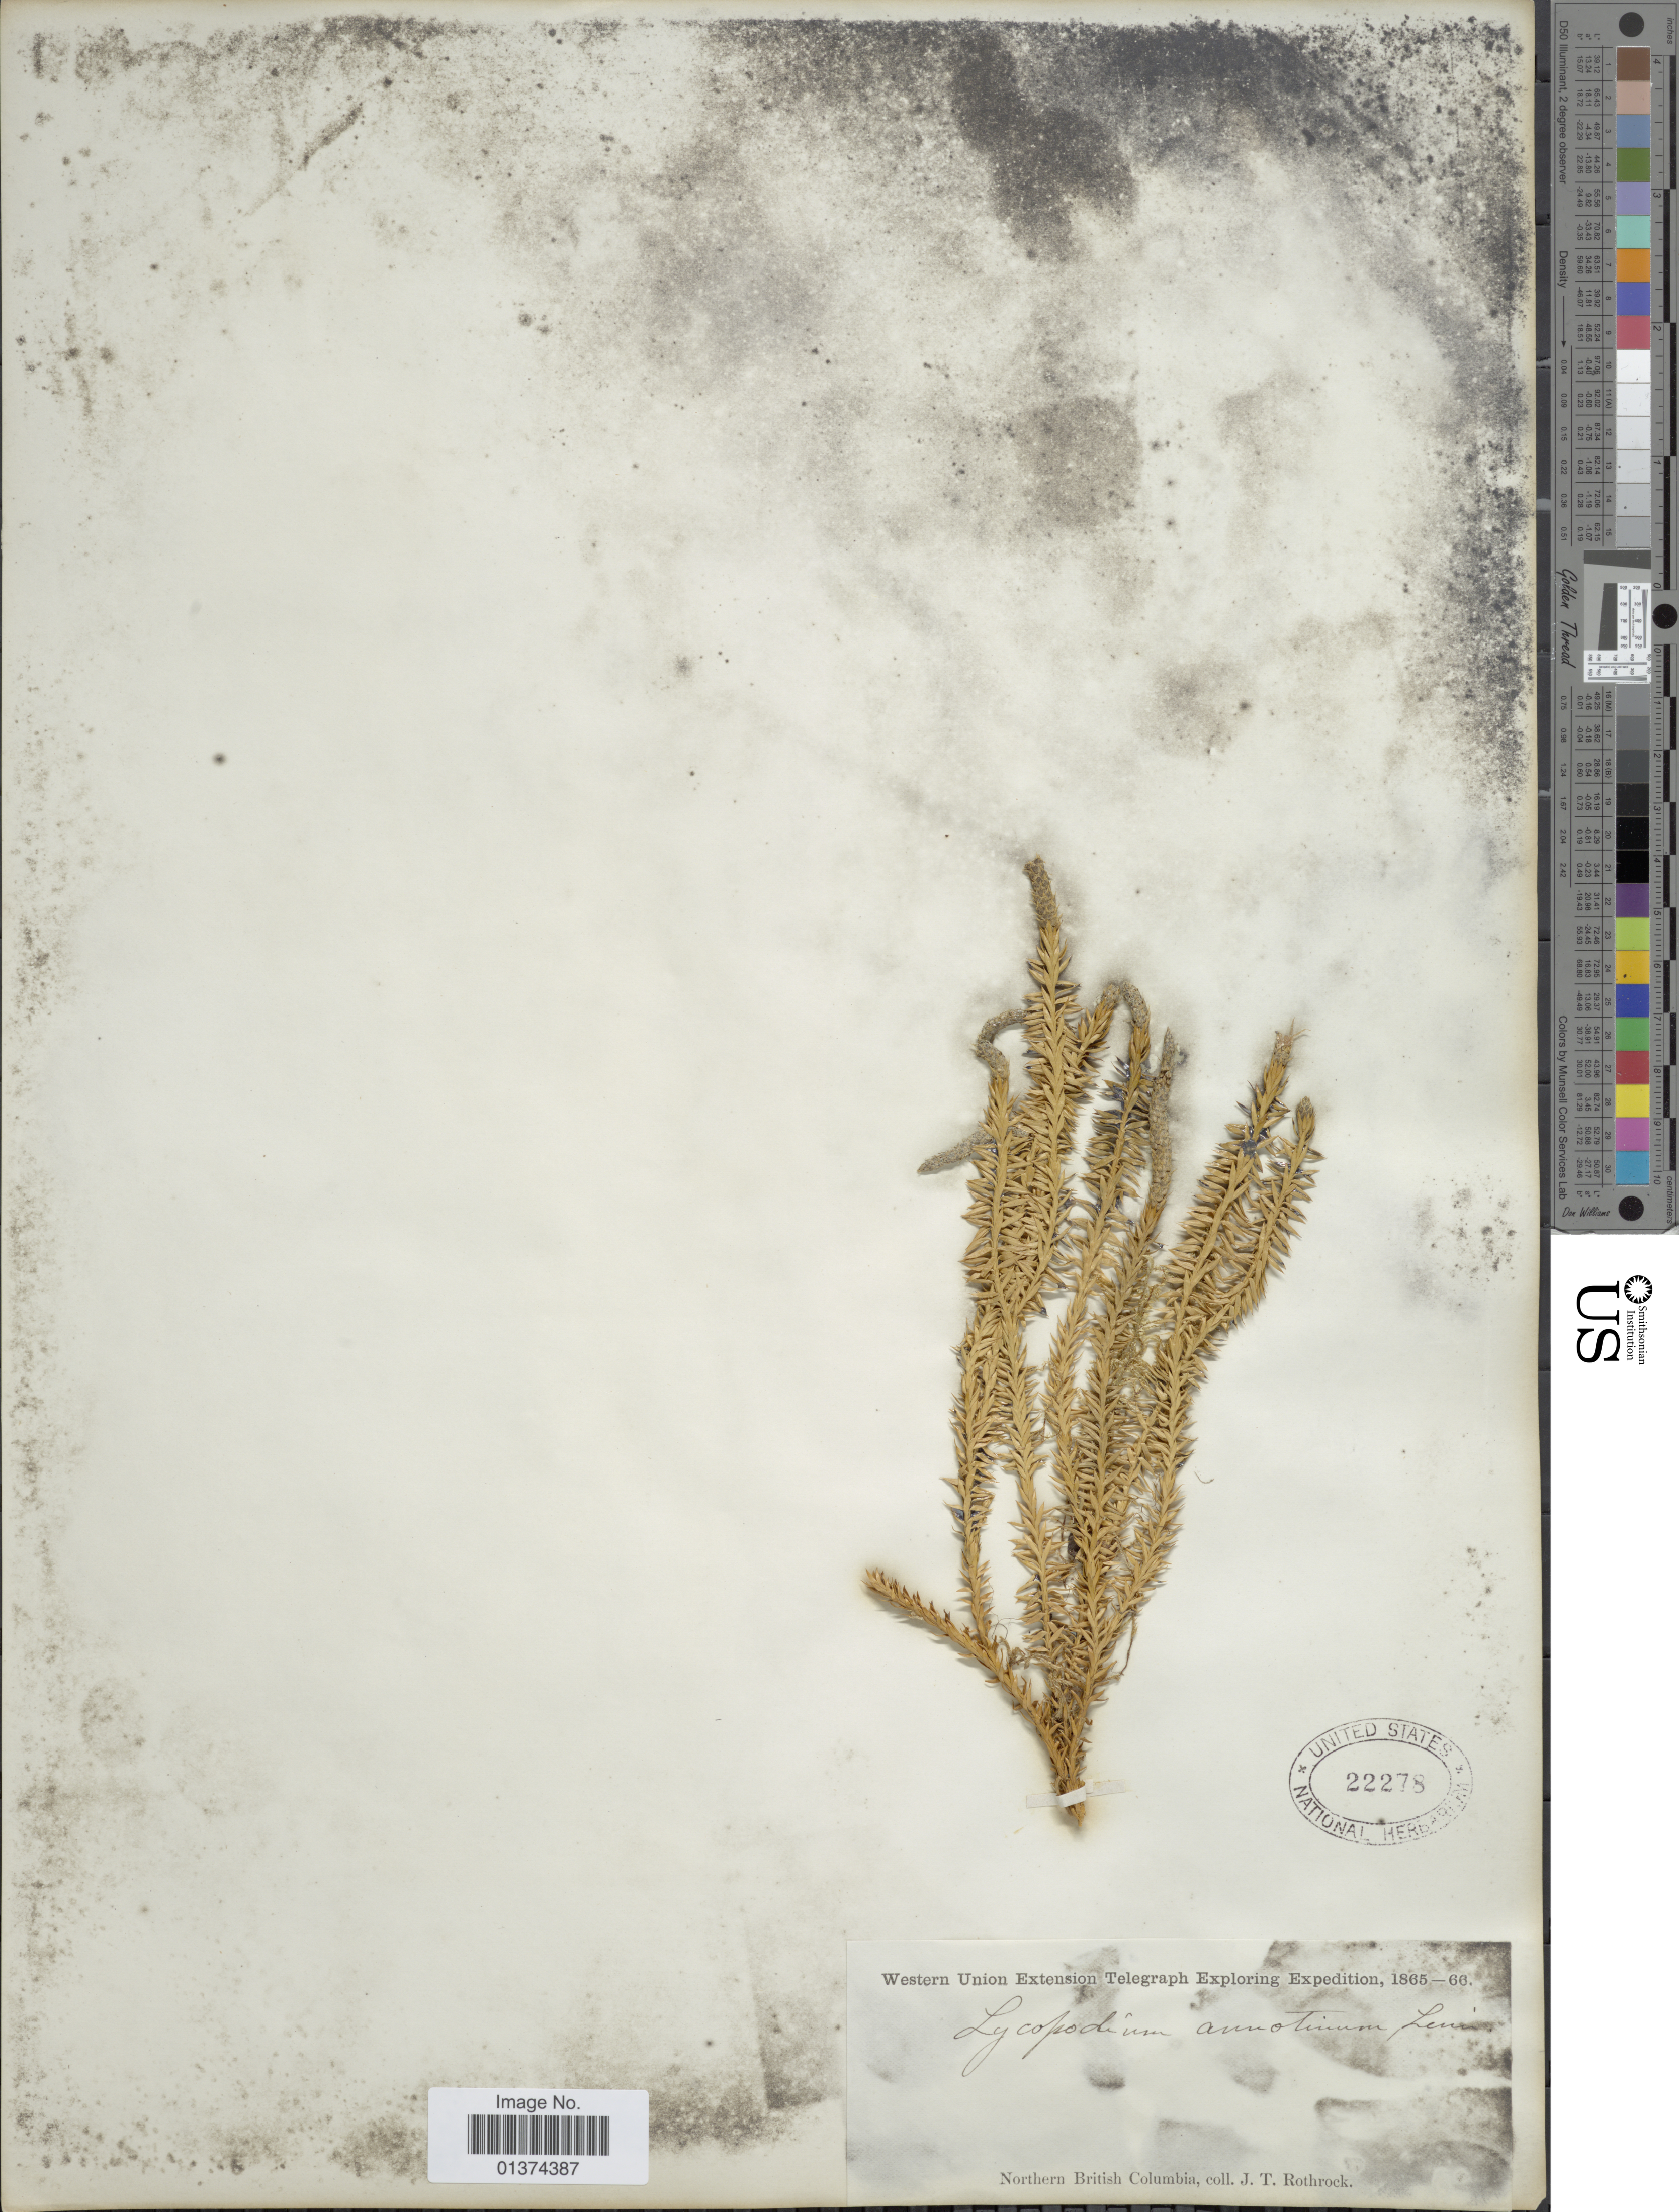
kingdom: Plantae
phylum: Tracheophyta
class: Lycopodiopsida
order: Lycopodiales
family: Lycopodiaceae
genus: Spinulum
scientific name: Spinulum annotinum subsp. annotinum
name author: (L.) A. Haines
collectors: J. T. Rothrock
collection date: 1865/1866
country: Canada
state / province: British Columbia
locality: Northern British Columbia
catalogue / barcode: US 22278